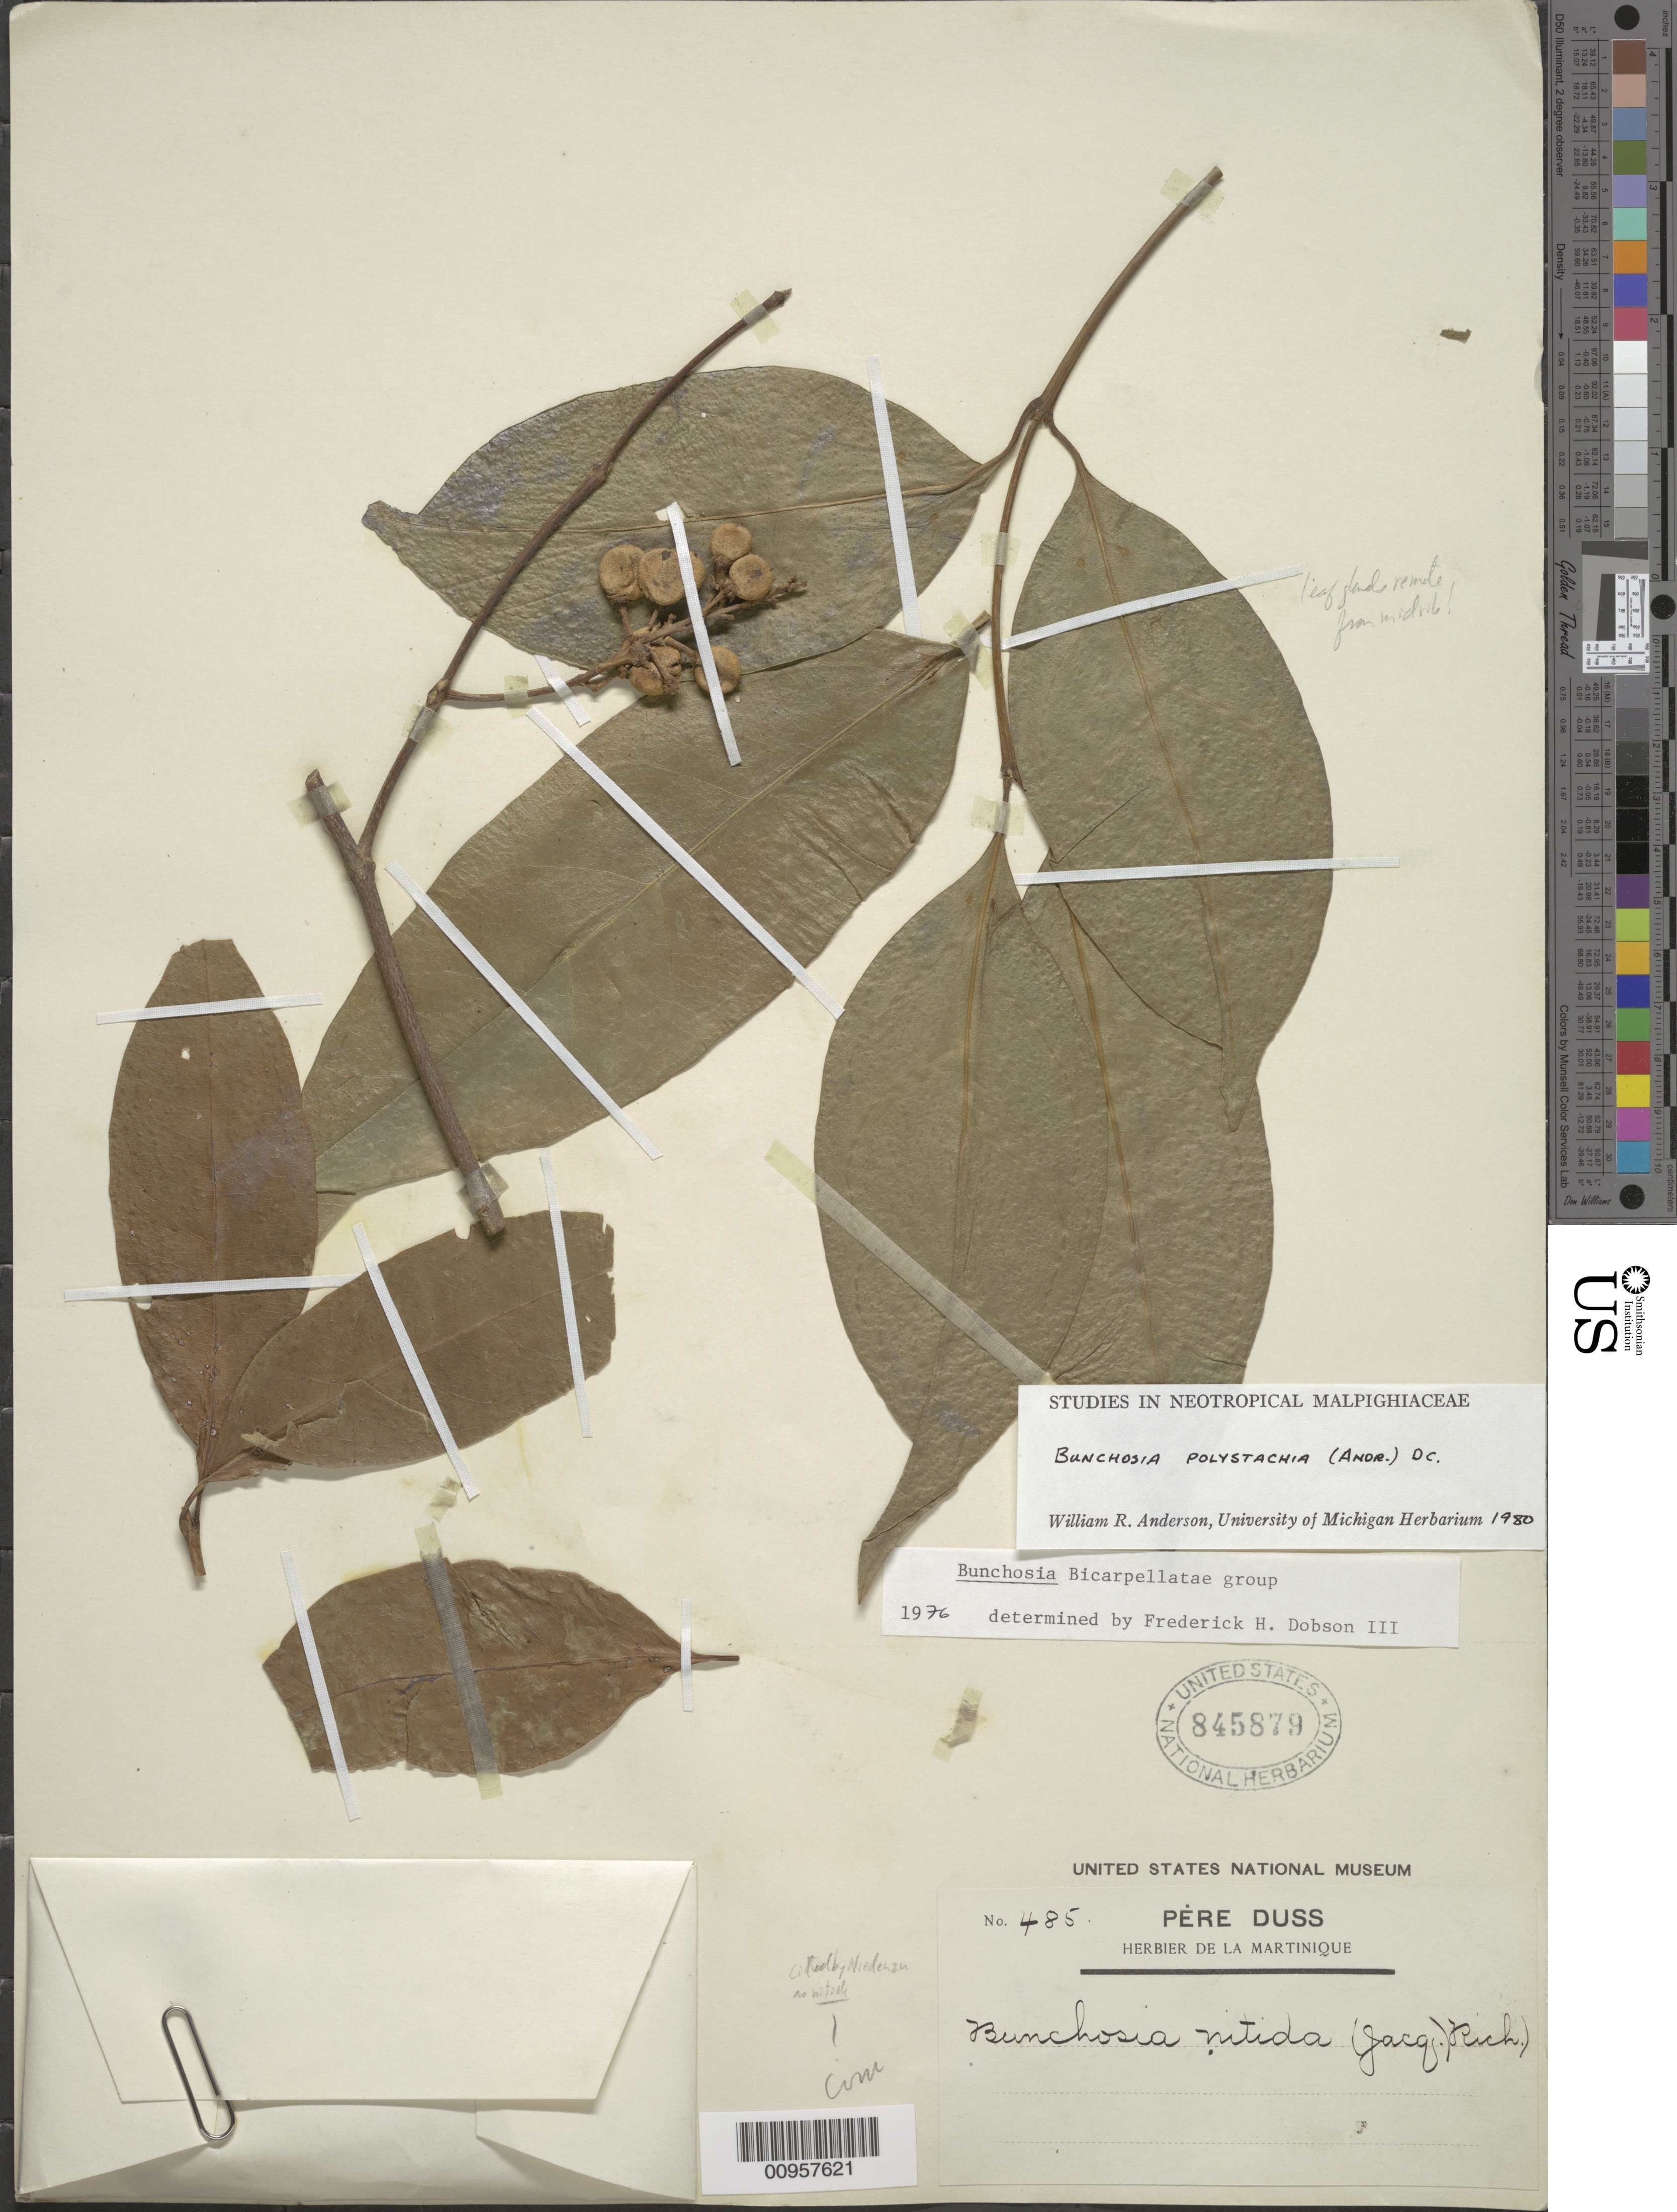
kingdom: Plantae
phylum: Tracheophyta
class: Magnoliopsida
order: Malpighiales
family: Malpighiaceae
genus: Bunchosia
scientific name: Bunchosia polystachya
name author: (Andrews) DC.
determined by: Anderson, W. R., (MICH), University of Michigan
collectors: Père Duss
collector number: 485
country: Martinique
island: Martinique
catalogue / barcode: US 845879